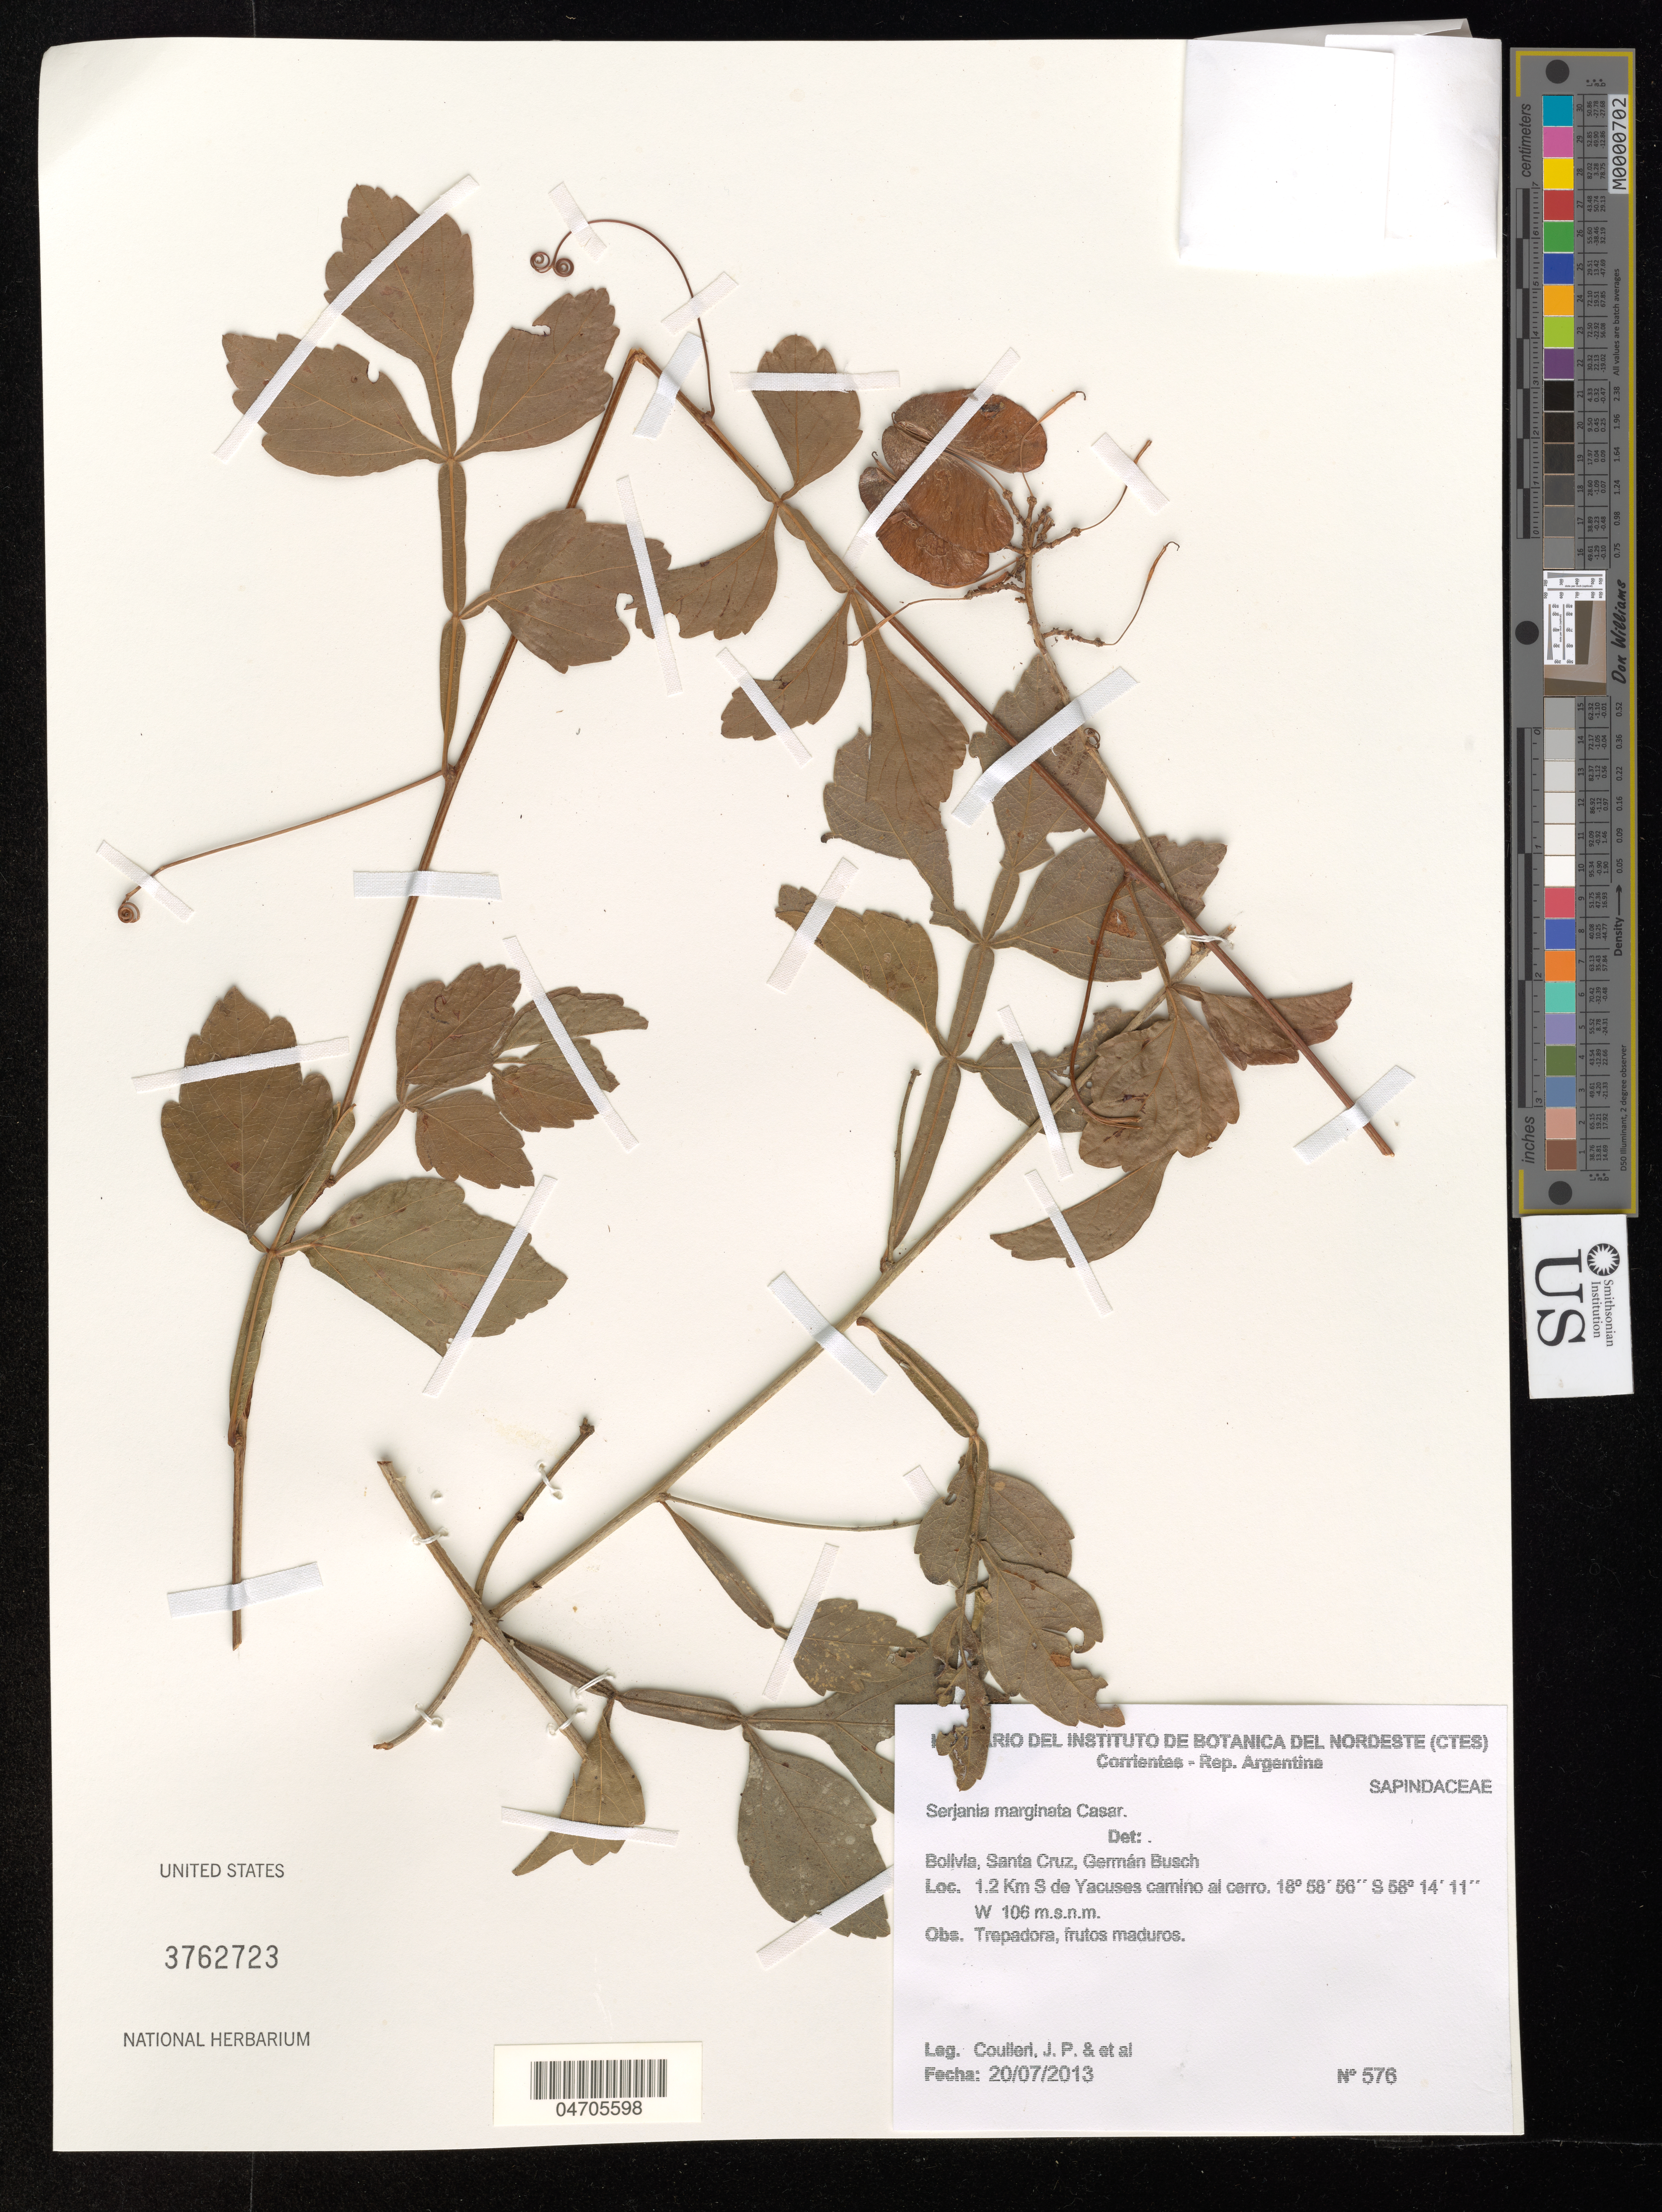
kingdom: Plantae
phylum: Tracheophyta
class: Magnoliopsida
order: Sapindales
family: Sapindaceae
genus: Serjania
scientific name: Serjania marginata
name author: Casar.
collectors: J. Coulleri & et al.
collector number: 576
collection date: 2013-07-20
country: Bolivia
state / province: Santa Cruz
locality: Germán Busch. 1.2 Km S de Yacuses camino al cerro.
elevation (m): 106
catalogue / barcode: US 3762723